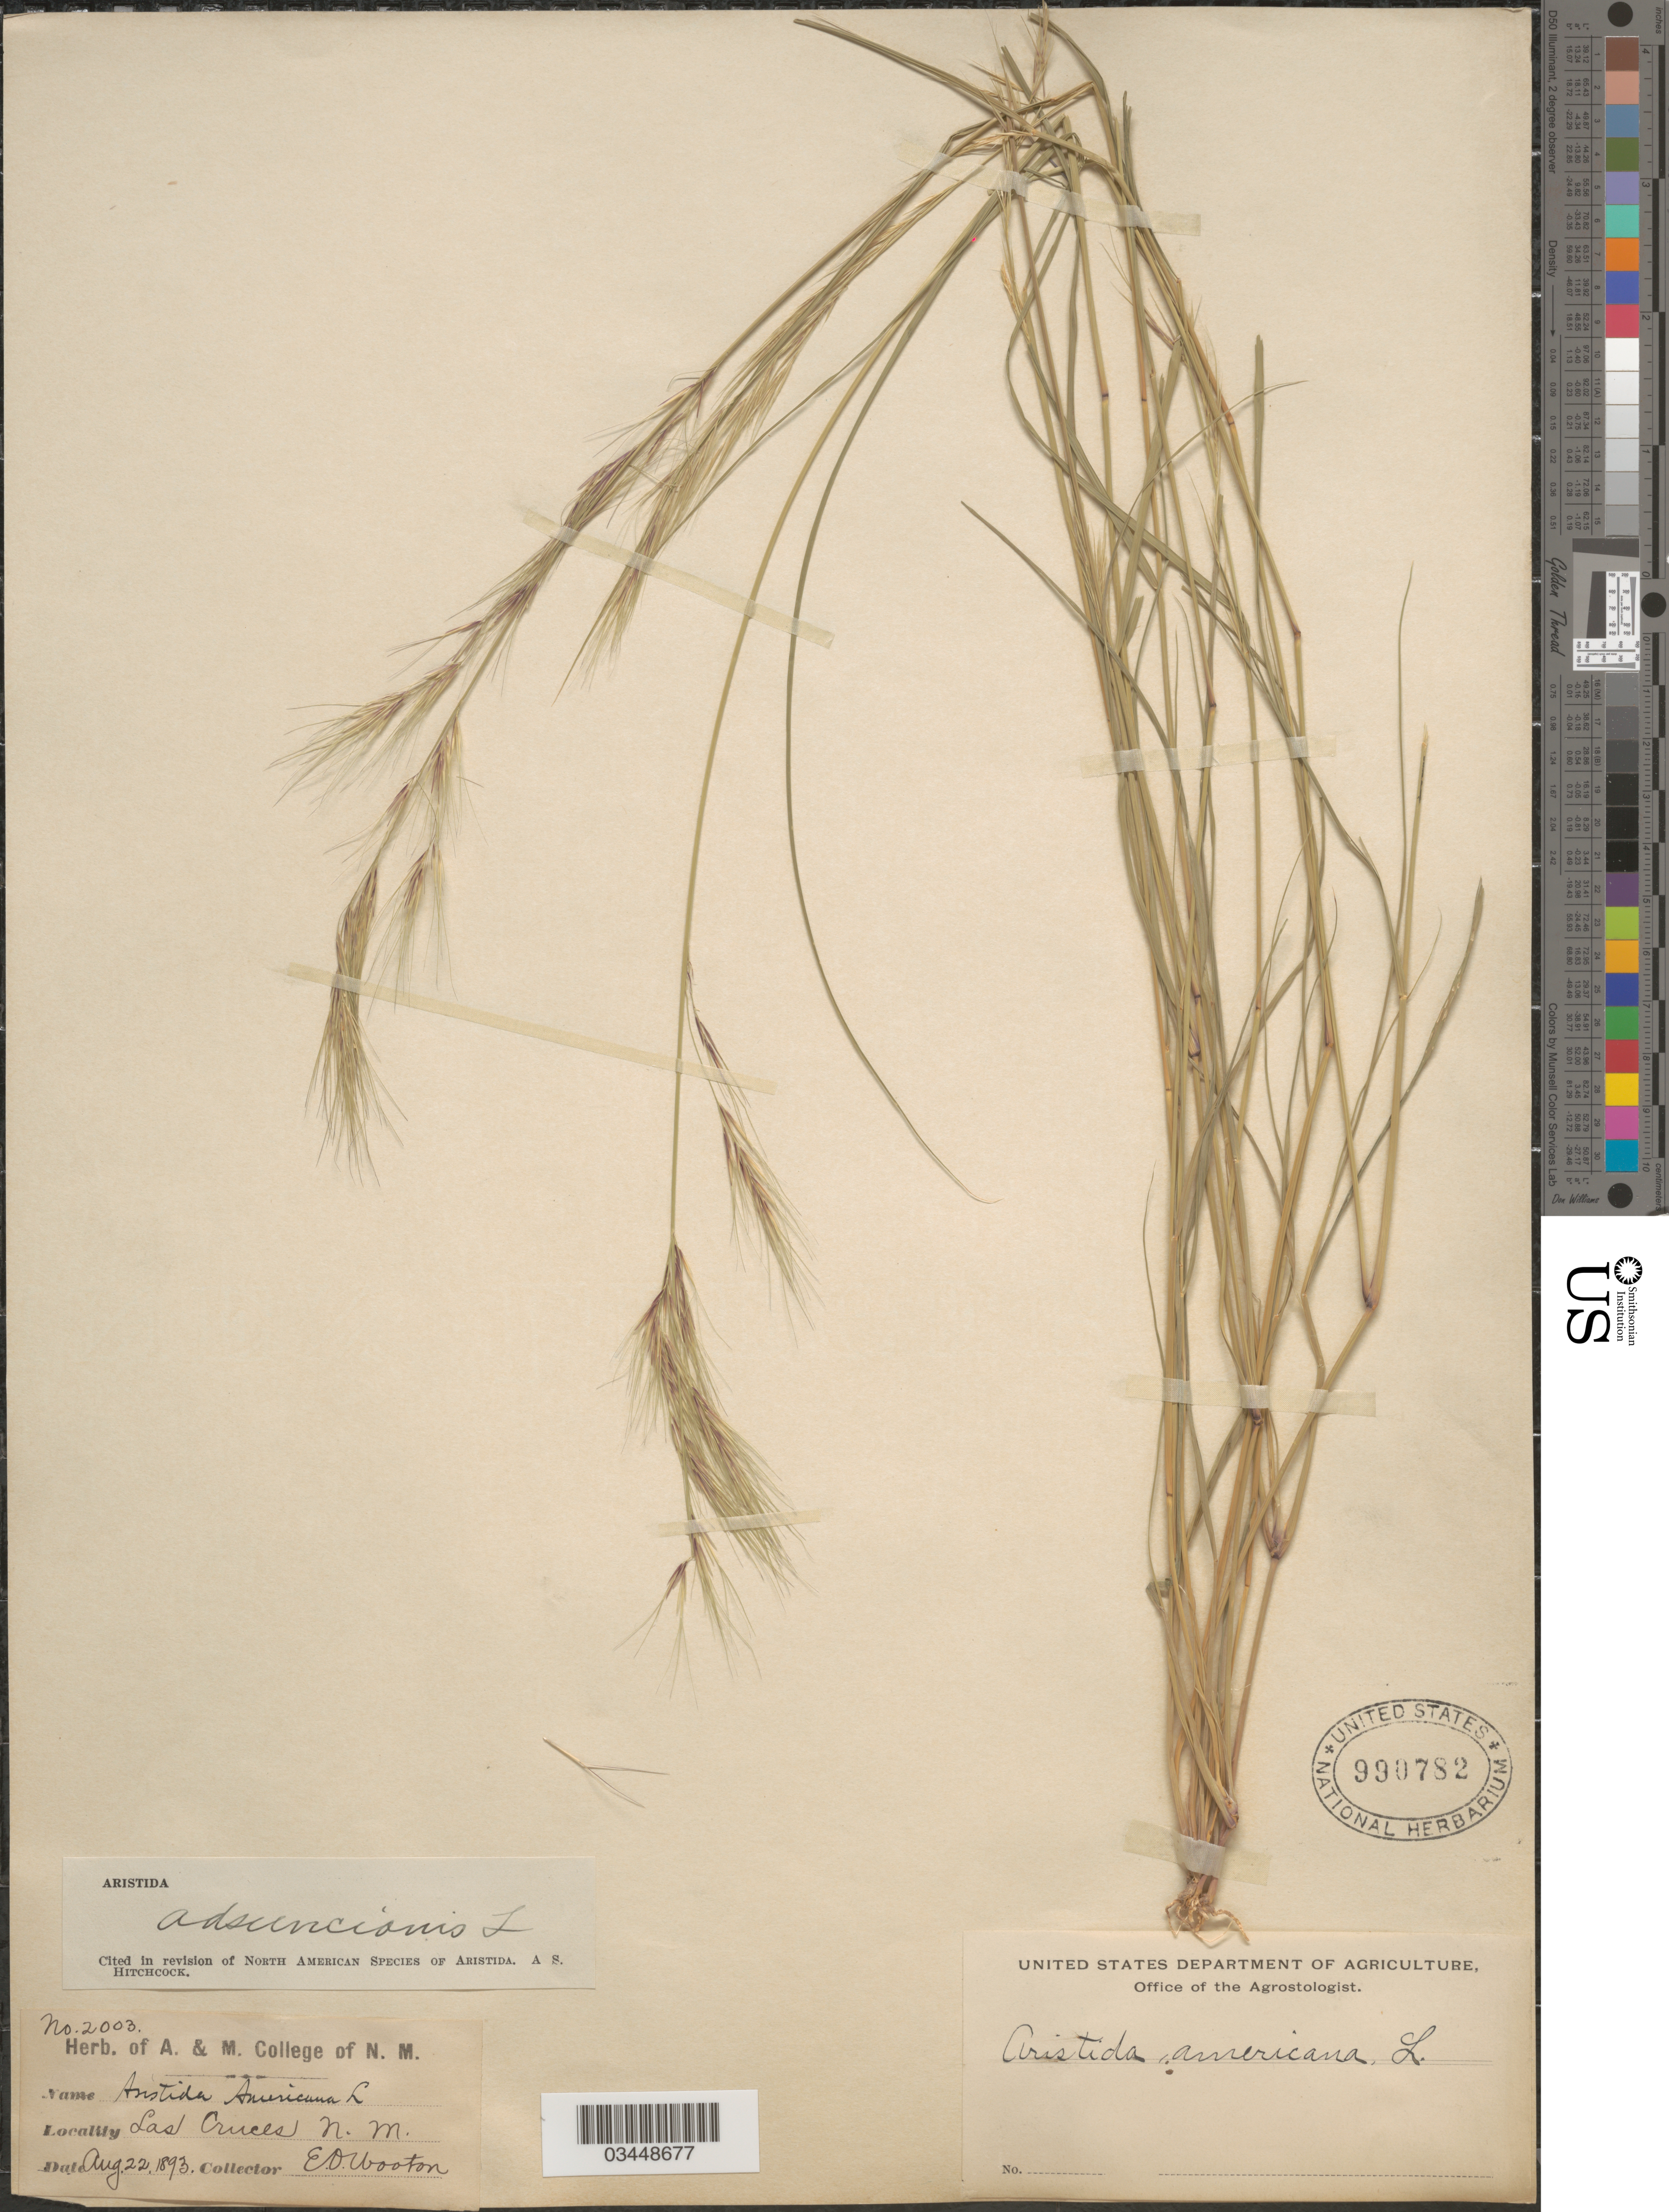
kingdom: Plantae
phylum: Tracheophyta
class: Liliopsida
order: Poales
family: Poaceae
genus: Aristida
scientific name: Aristida adscensionis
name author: L.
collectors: E. O. Wooton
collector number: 2003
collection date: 1893-08-22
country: United States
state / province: New Mexico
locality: Las Cruces.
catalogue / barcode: US 990782